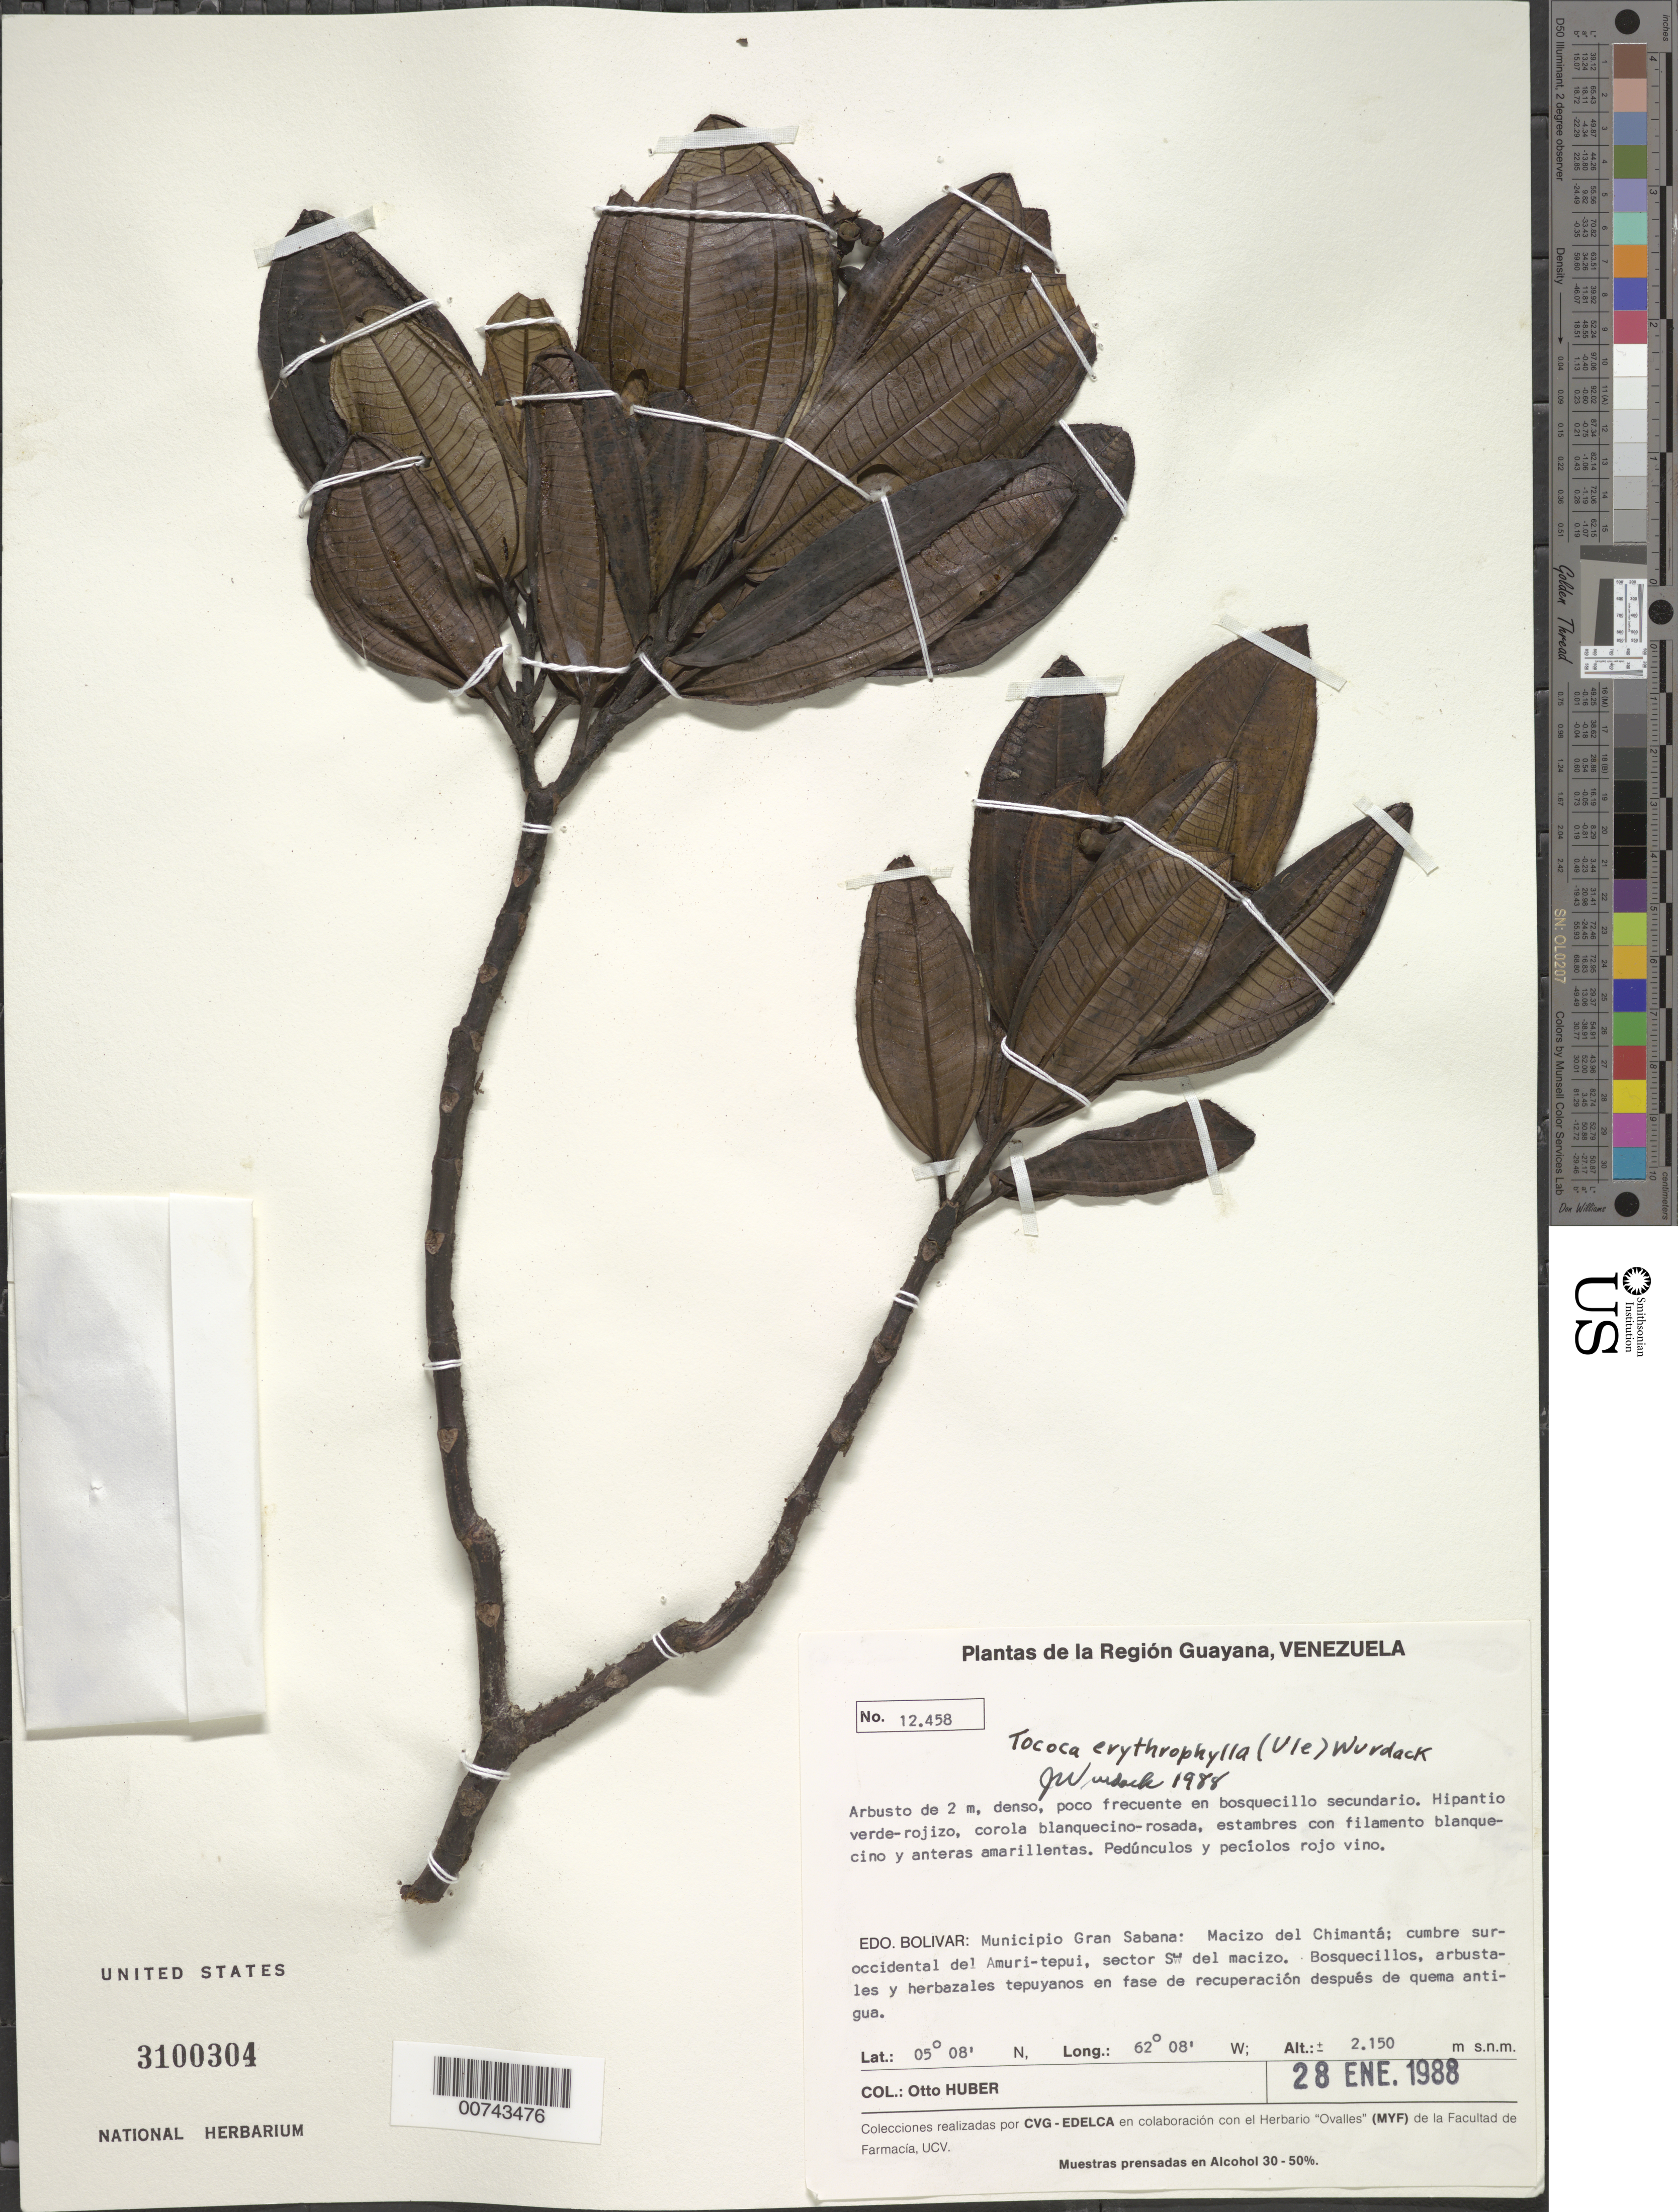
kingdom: Plantae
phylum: Tracheophyta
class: Magnoliopsida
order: Myrtales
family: Melastomataceae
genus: Tococa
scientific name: Tococa erythrophylla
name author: (Ule) Wurdack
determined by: Wurdack, John J., (US), US (UNITED STATES)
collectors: O. Huber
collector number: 12458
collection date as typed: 28-Jan-88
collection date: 1988-01-28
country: Venezuela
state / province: Bolívar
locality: Mun. Gran Sabana, Macizo del Chimantá; cumbre sur-occidental del Amuri-tepuí, sector SW del macizo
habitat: Bosquecillos, arbustales y herbazales tepuyanos en fase de recuperacion despues de quema antigua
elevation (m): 2150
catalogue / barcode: US 3100304